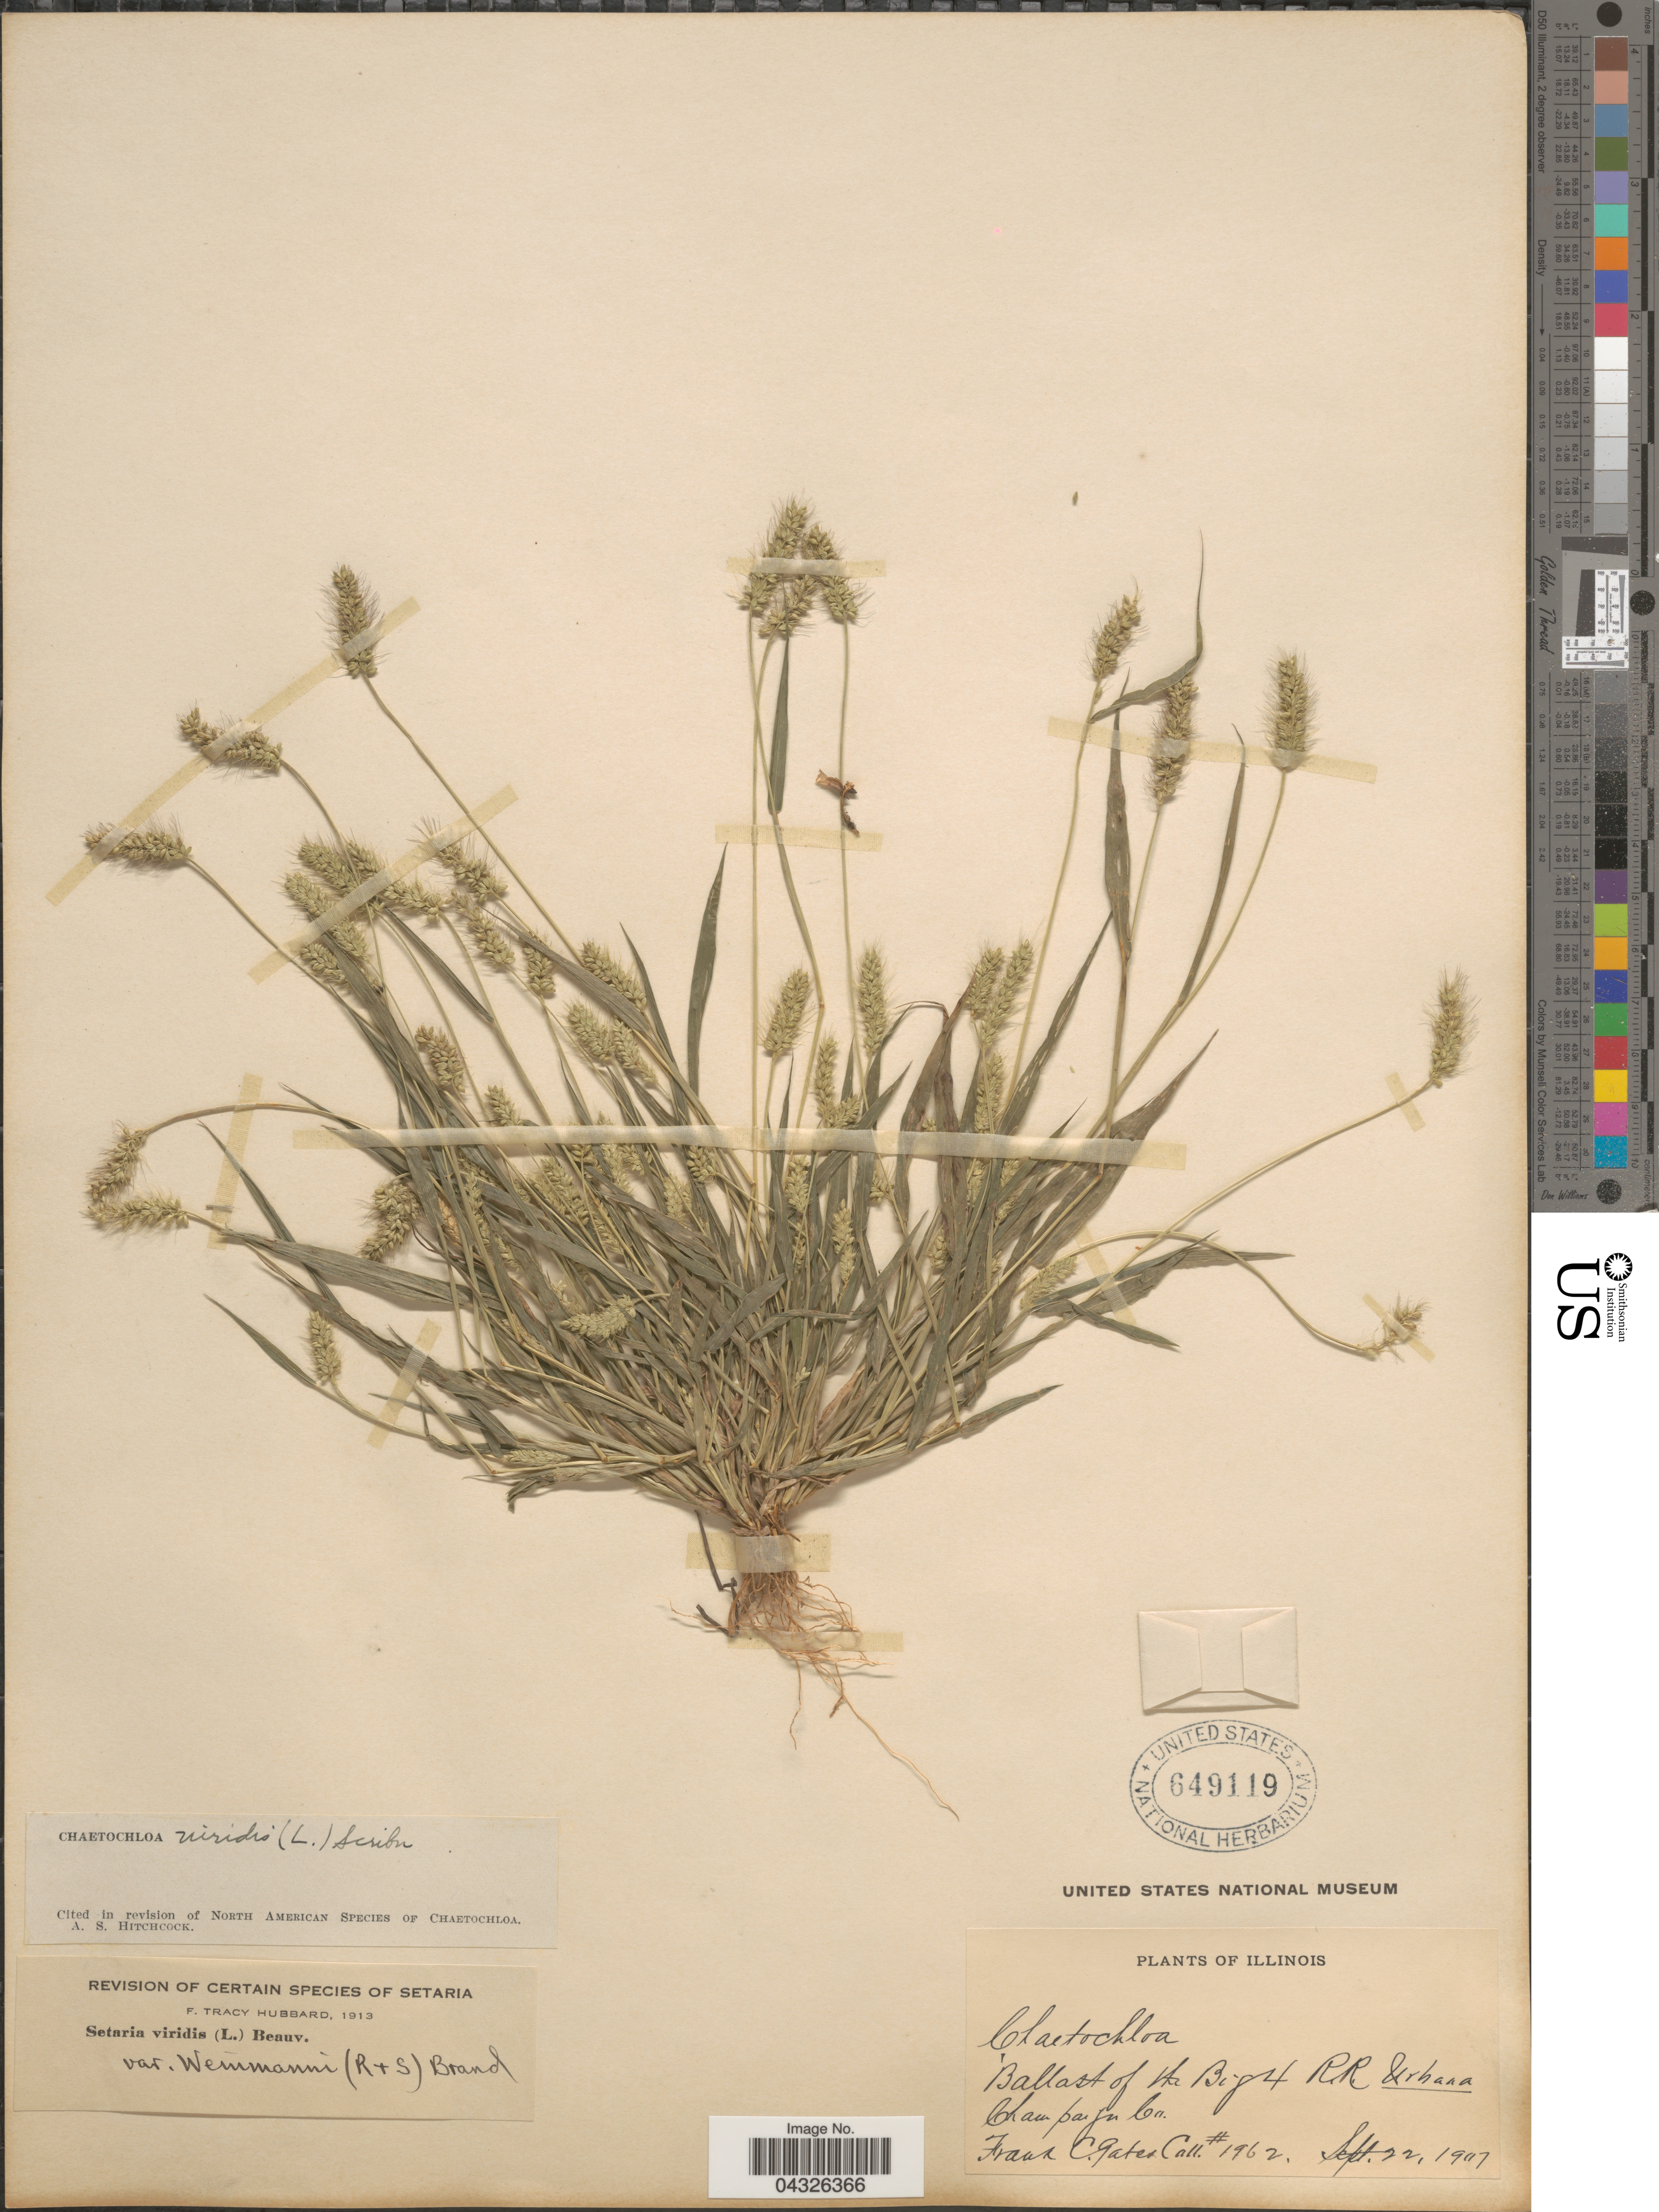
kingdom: Plantae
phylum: Tracheophyta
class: Liliopsida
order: Poales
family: Poaceae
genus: Setaria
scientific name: Setaria viridis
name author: (L.) P. Beauv.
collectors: F. C. Gates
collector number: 1962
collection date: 1907-09-22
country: United States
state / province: Illinois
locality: Ballast of the Big 4 R.R. Urbana. Champaign Co.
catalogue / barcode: US 649119